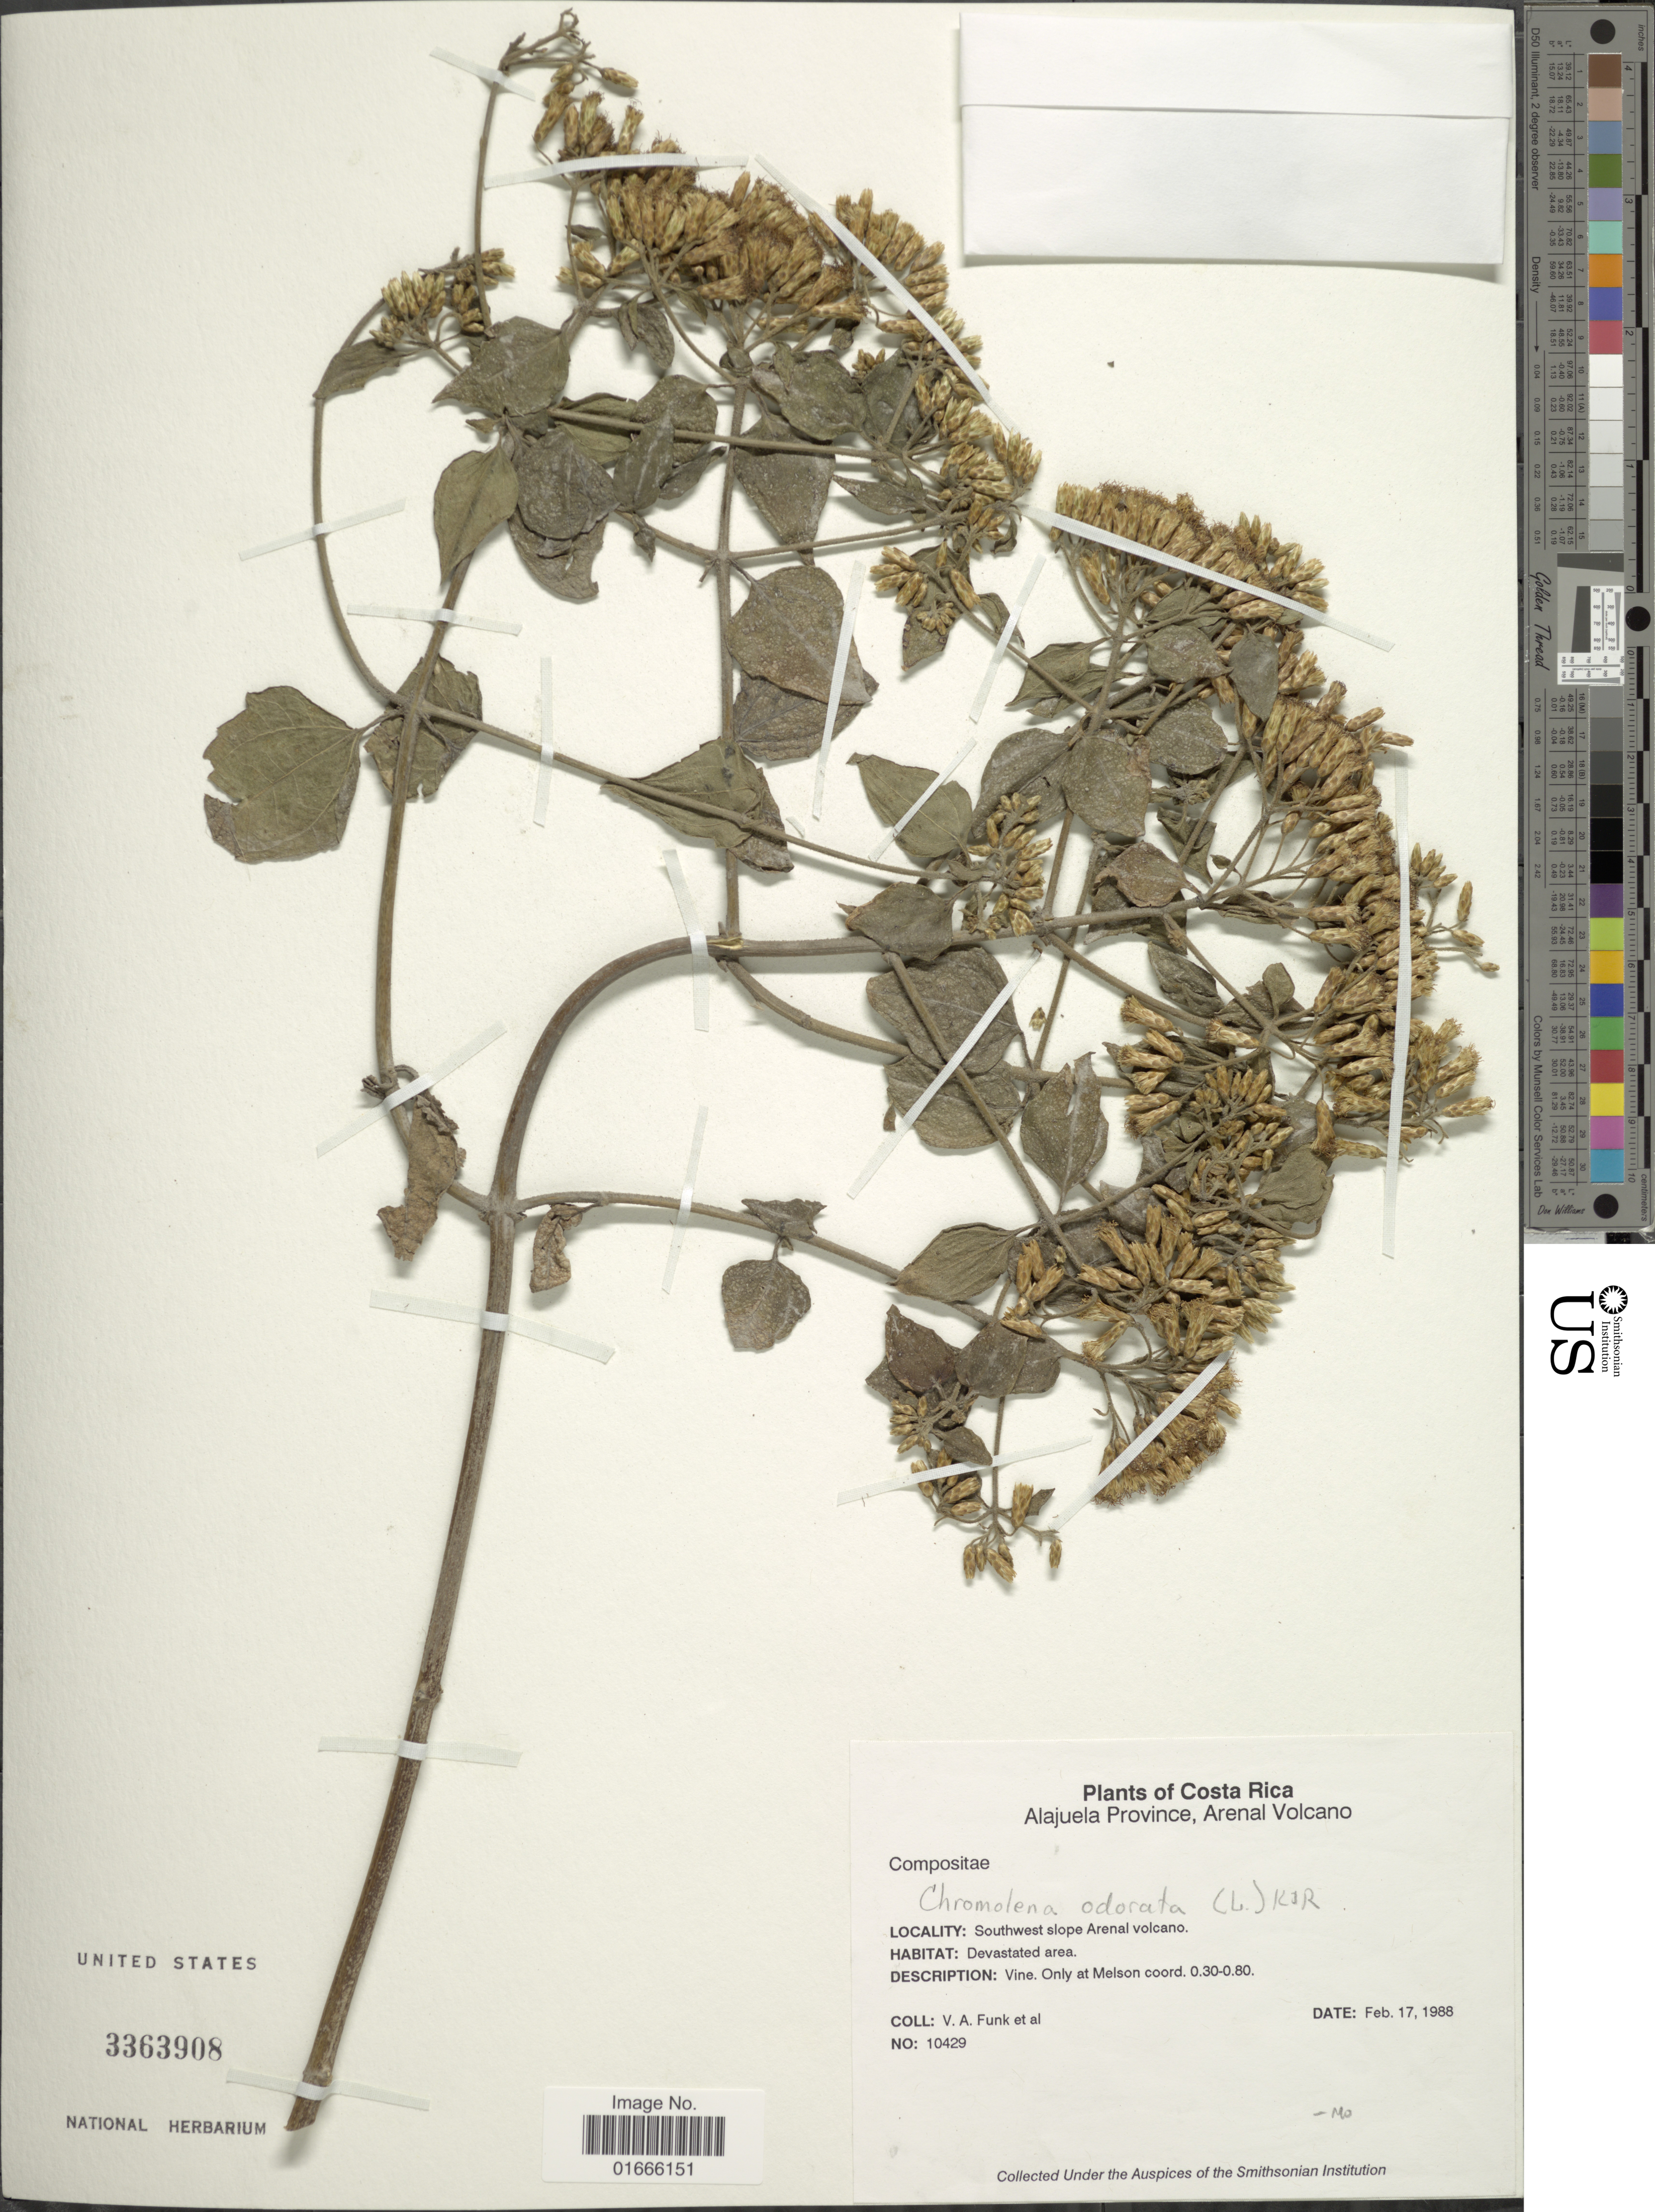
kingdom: Plantae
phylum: Tracheophyta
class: Magnoliopsida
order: Asterales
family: Asteraceae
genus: Chromolaena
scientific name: Chromolaena odorata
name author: (L.) R.M. King & H. Rob.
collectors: V. Funk & et al.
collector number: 10429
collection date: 1988-02-17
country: Costa Rica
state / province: Alajuela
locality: Alajuela Province, Arenal Volcano, Southwest slope Arenal Volcano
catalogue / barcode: US 3363908